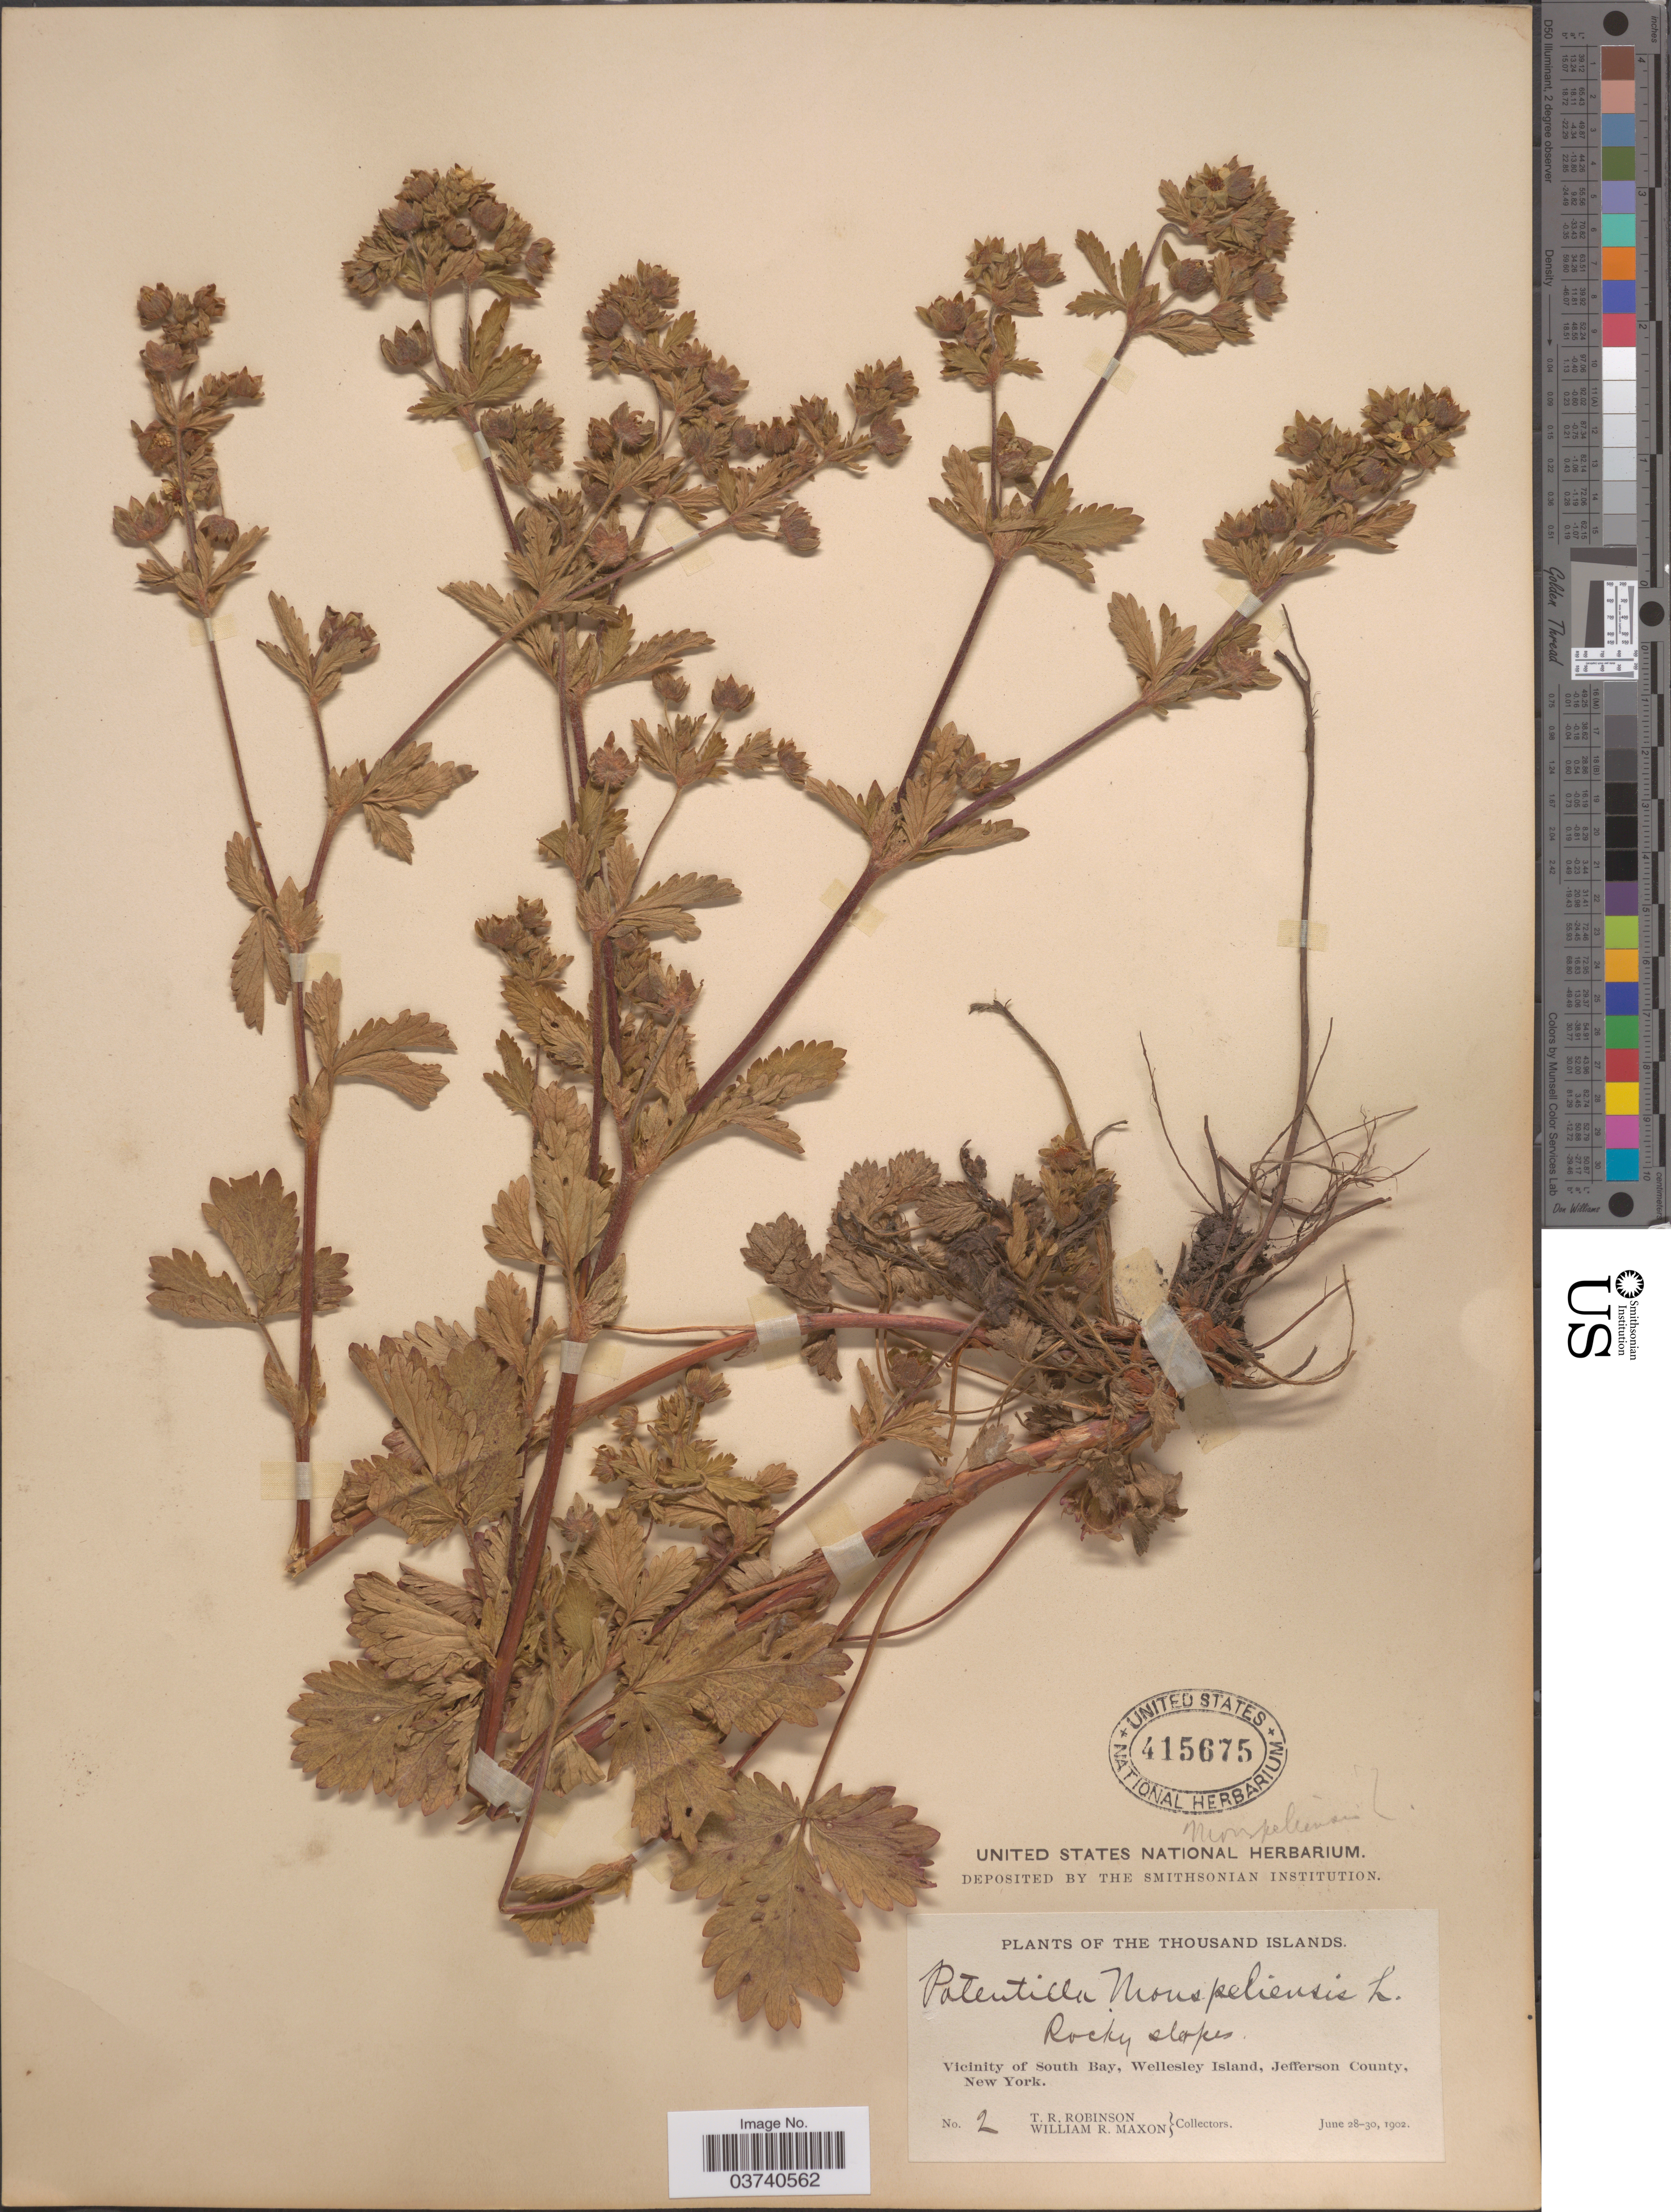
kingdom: Plantae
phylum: Tracheophyta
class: Magnoliopsida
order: Rosales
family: Rosaceae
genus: Potentilla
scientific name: Potentilla norvegica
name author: L.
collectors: T. R. Robinson & W. R. Maxon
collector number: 2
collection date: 1902-06-28/1902-06-30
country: United States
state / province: New York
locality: The Thousand Islands. Vicinity of South Bay, Wellesley Island, Jefferson County.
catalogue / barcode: US 415675